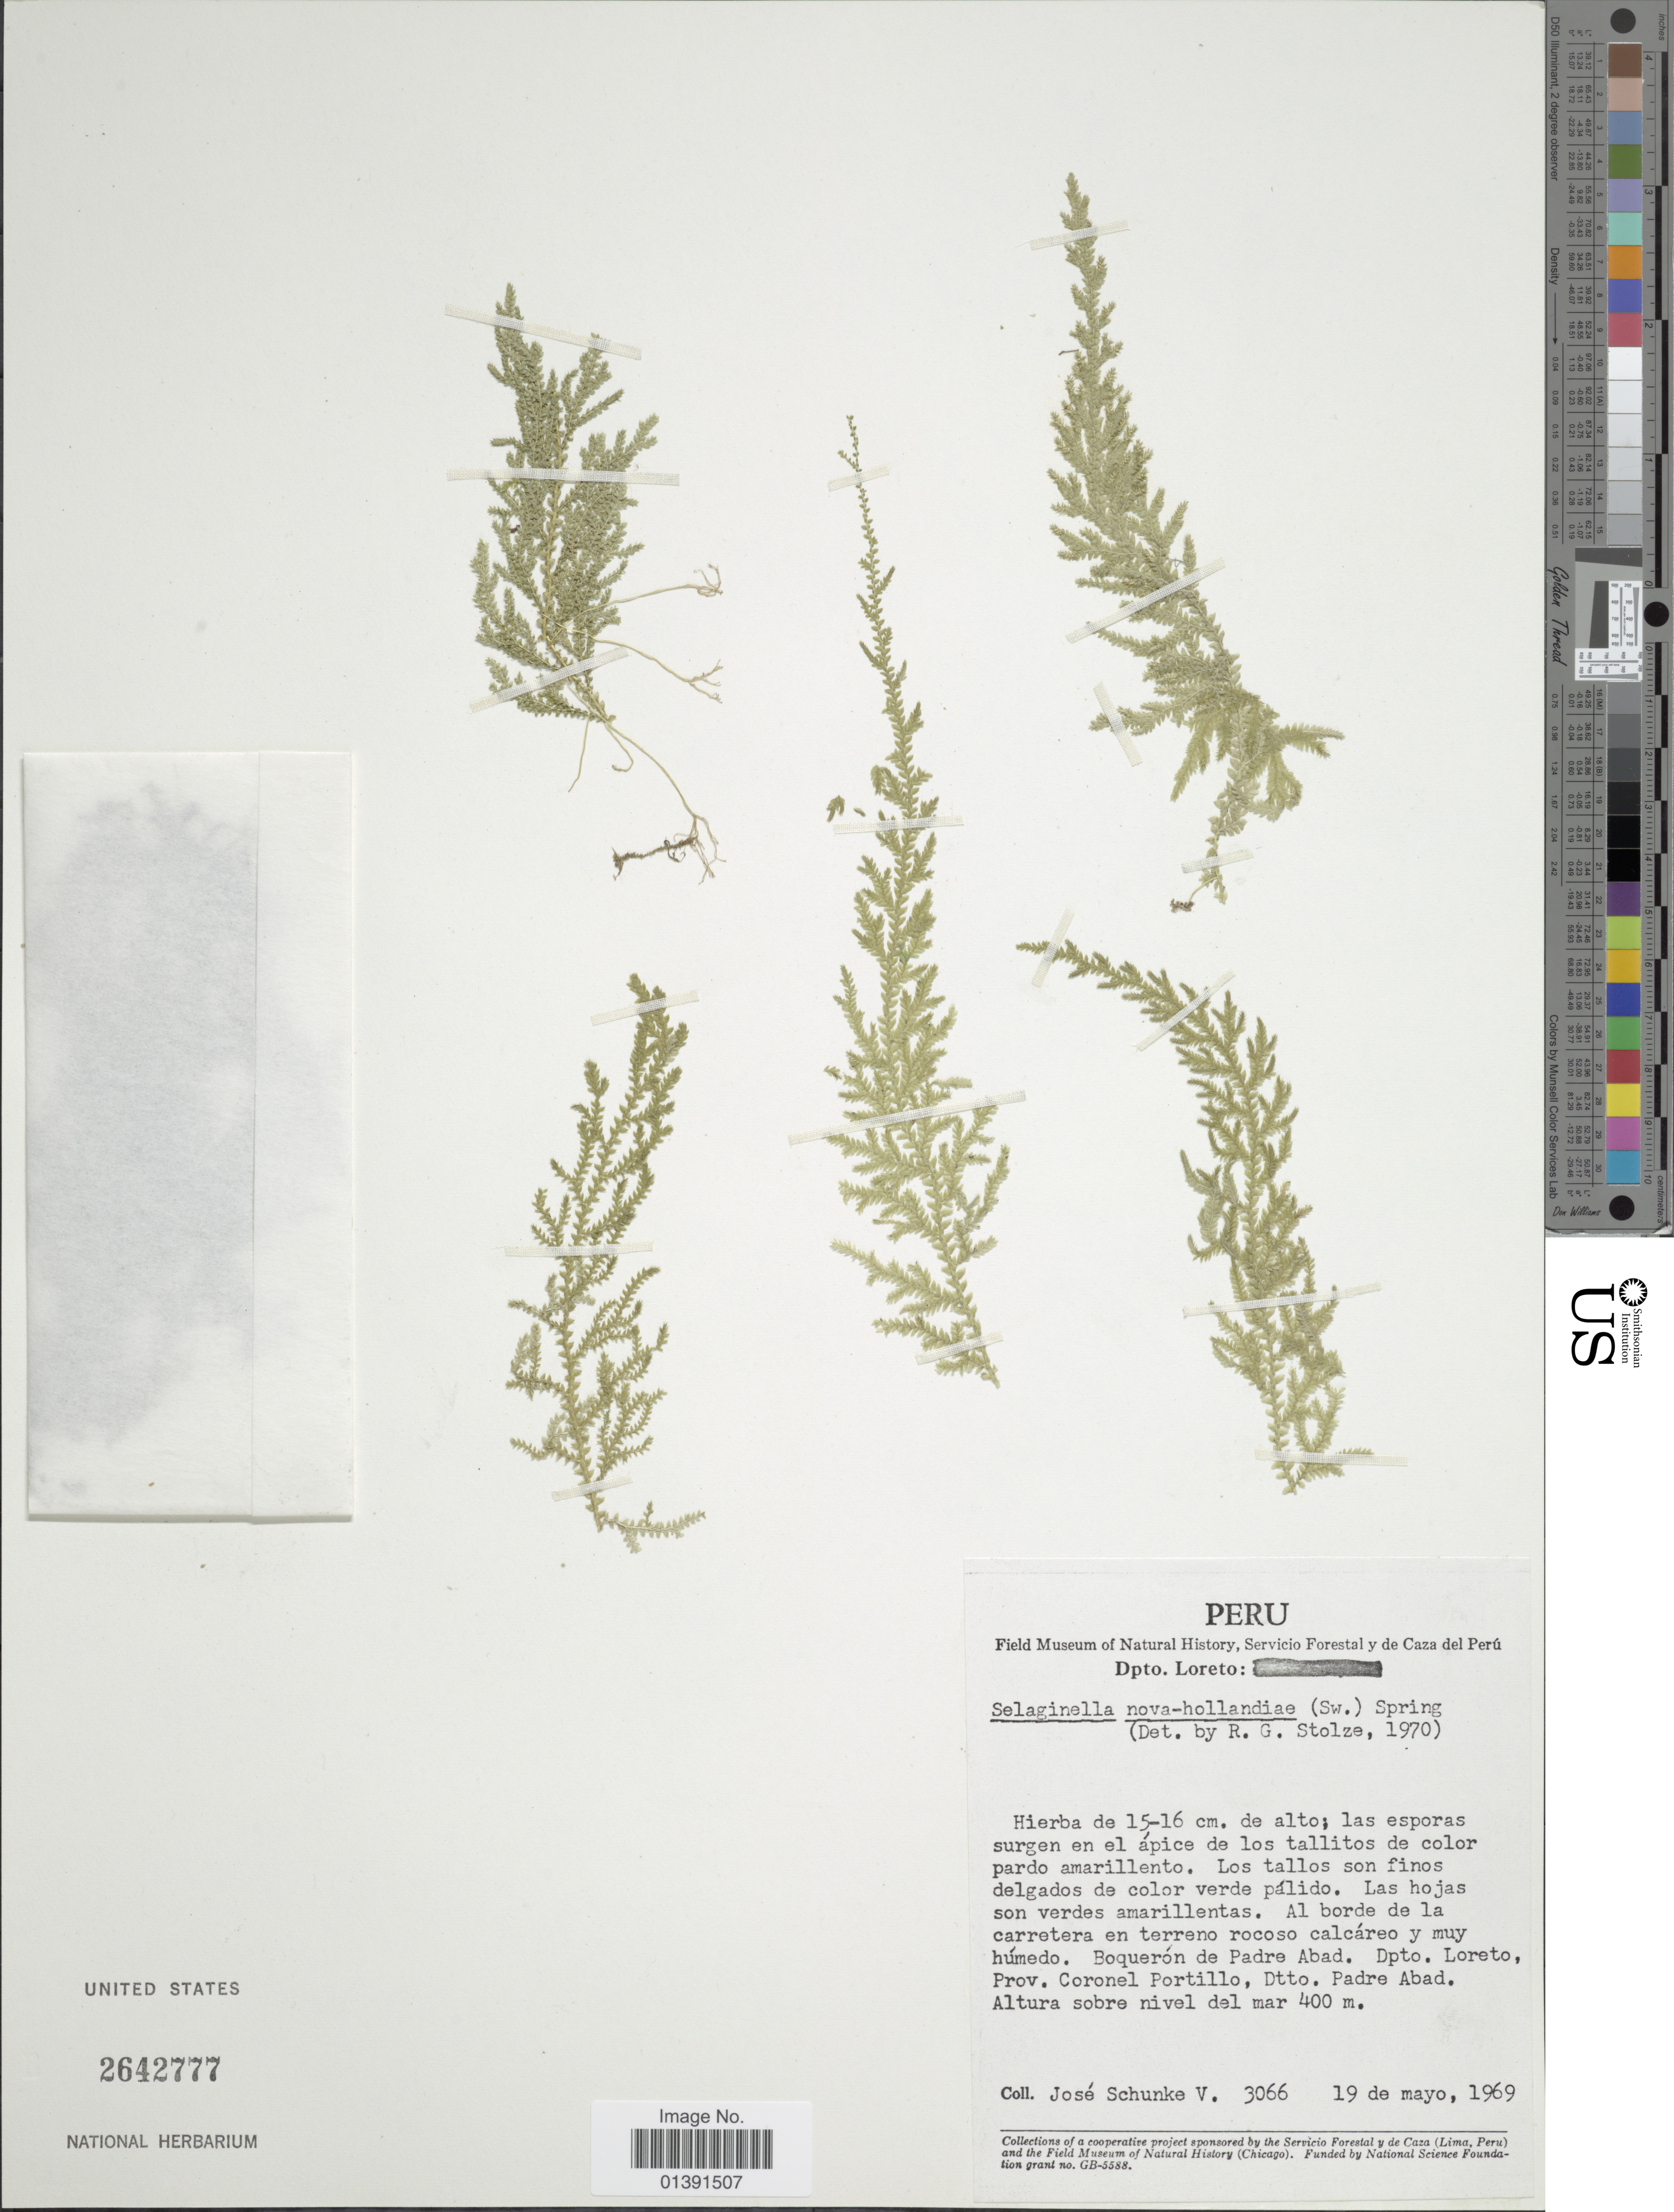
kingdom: Plantae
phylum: Tracheophyta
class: Lycopodiopsida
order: Selaginellales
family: Selaginellaceae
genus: Selaginella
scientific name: Selaginella mikeneei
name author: Valdespino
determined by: Valdespino, I. A., (PMA), Universidad de Panama (PANAMA)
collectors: J. Schunke Vigo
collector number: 3066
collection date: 1969-05-19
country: Peru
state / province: Loreto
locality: Las hojas son verder amarillentas, al borde de la carreterra en terreno rocoso calcareo y muy húmedo, Boquerón de Padre Abad, Dpto. Loreto Prov. Coronel Portillo, Dtto. Padre Abad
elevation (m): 400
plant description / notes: Selaginella flagellata Spring on same sheet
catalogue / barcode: US 2642777